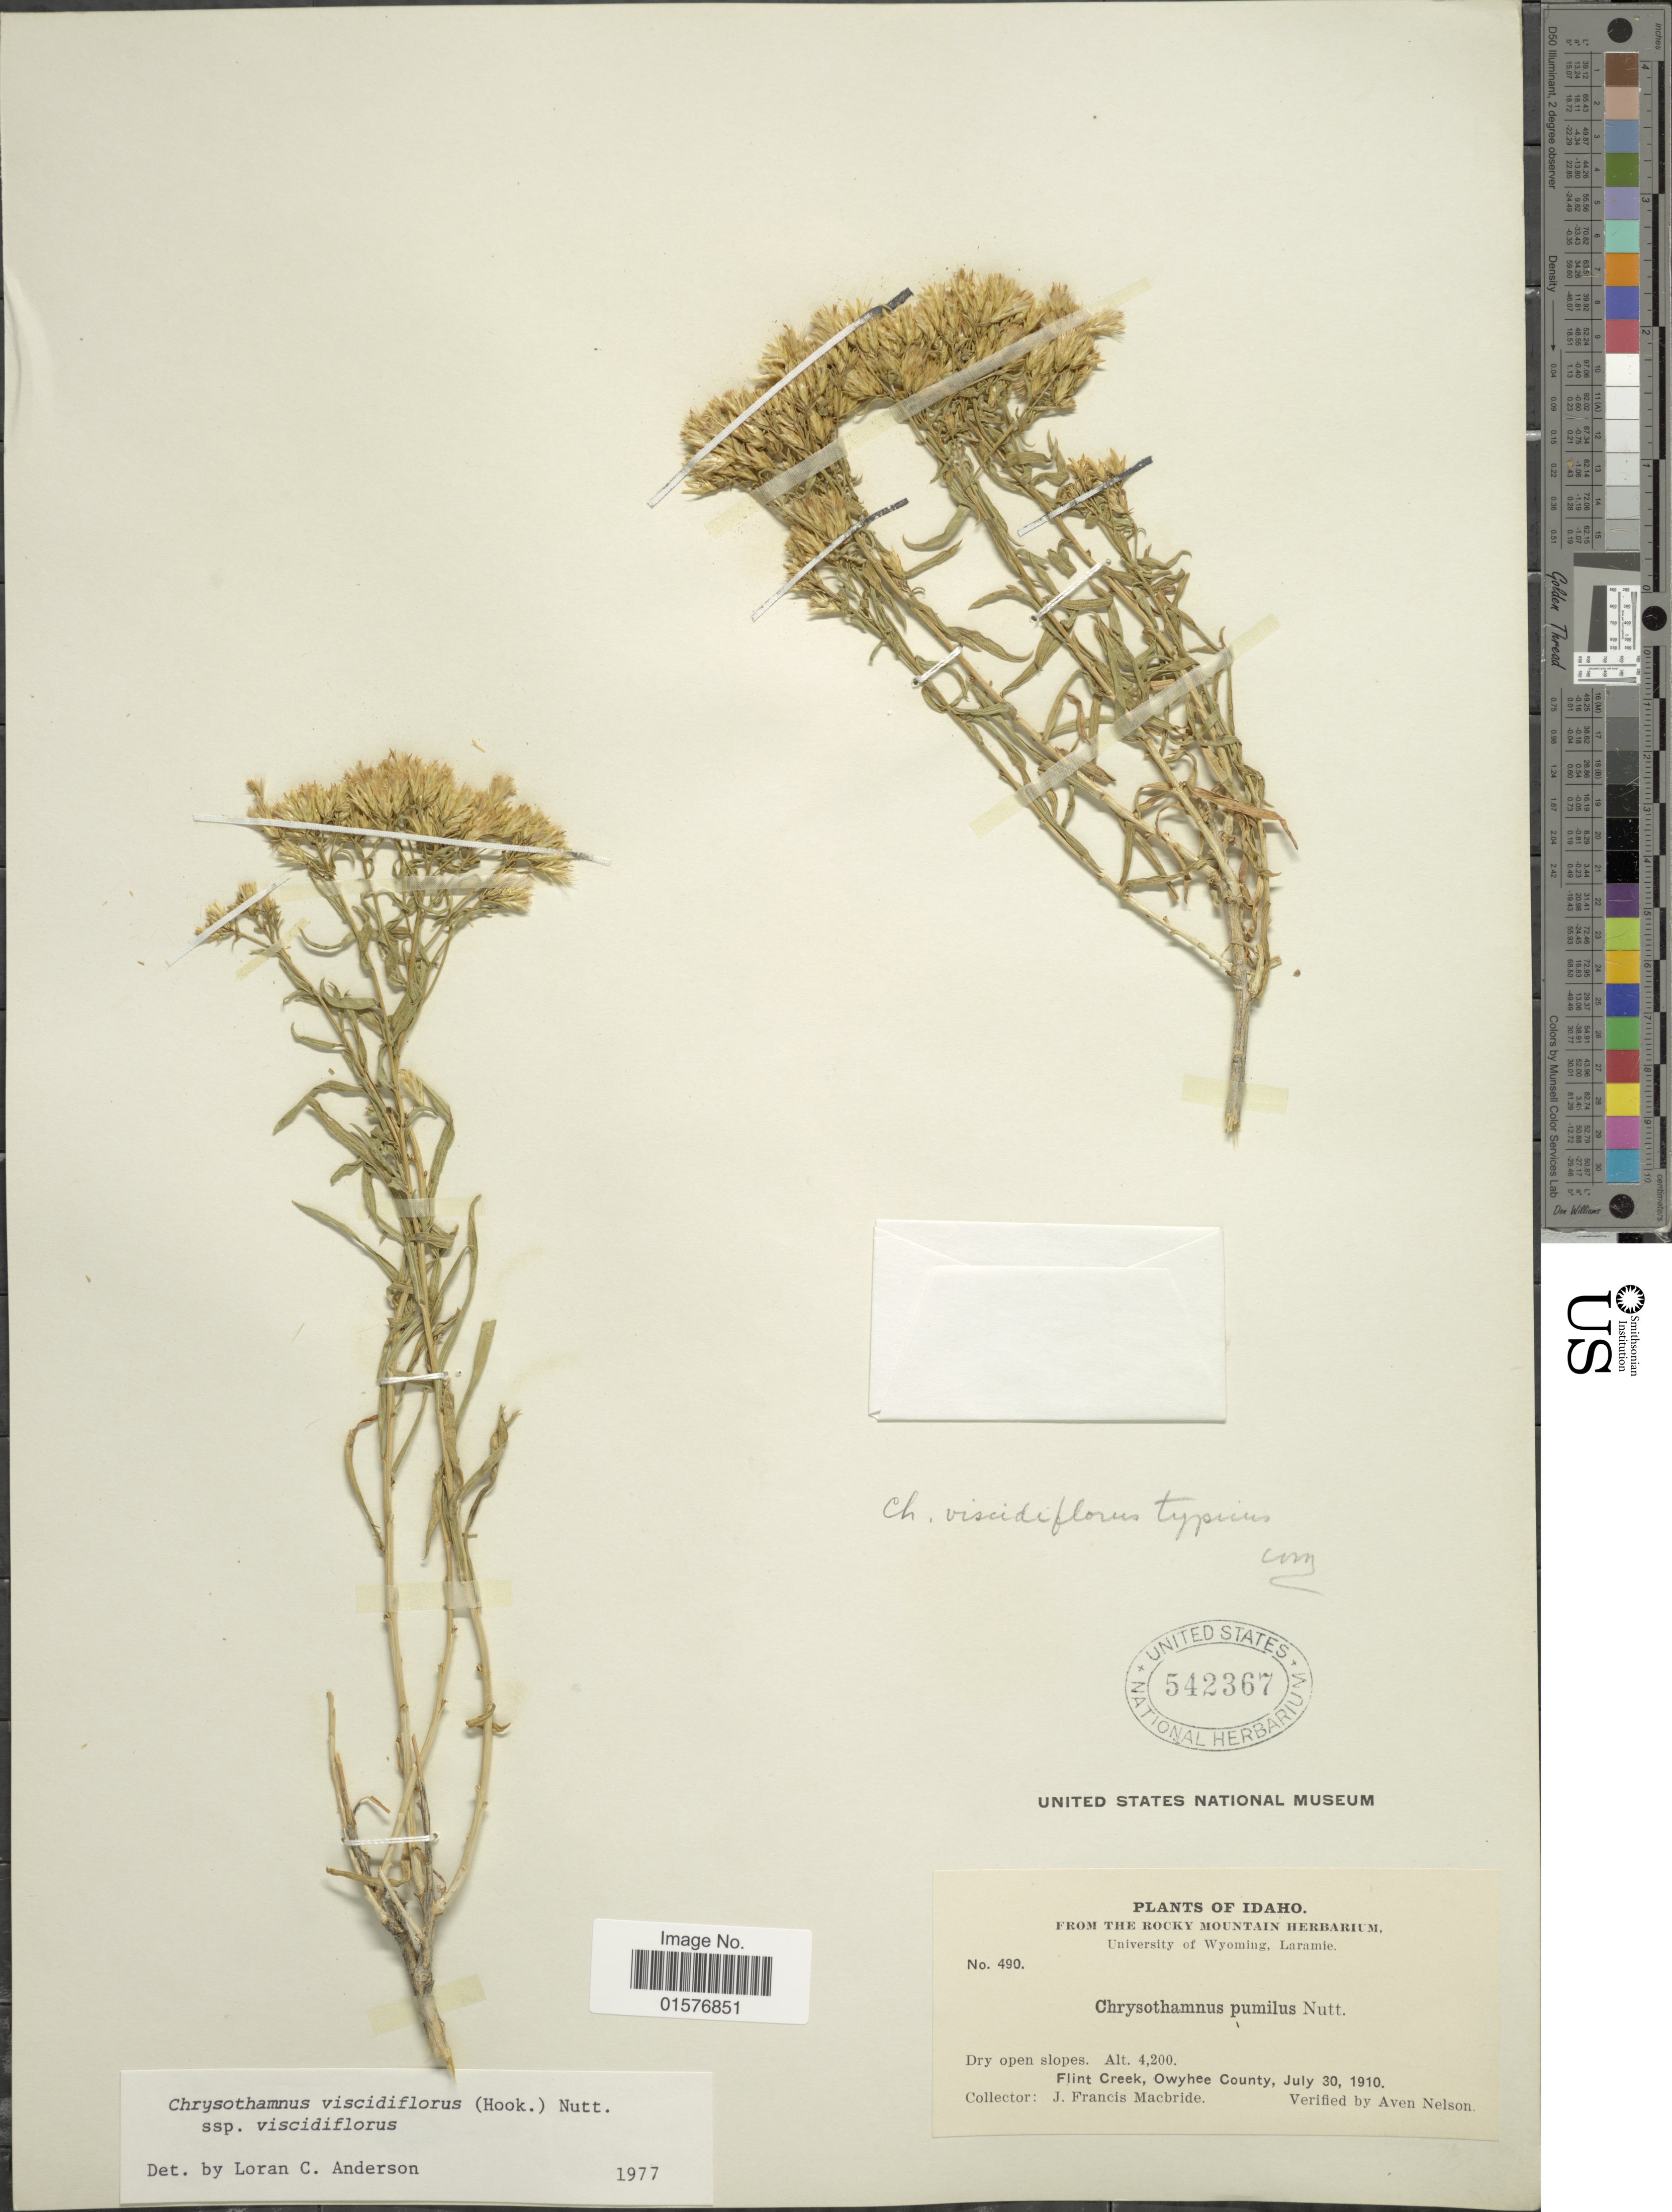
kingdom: Plantae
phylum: Tracheophyta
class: Magnoliopsida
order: Asterales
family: Asteraceae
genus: Chrysothamnus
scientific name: Chrysothamnus viscidiflorus subsp. viscidiflorus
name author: (Hook.) Nutt.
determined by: Urbatsch, Lowell E., Curator (LSU), Louisiana State University (UNITED STATES)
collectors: J. F. Macbride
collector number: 4*90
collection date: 1910-07-30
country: United States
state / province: Idaho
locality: Laramie, Dry open slopes, Flint Creek, Owyhee County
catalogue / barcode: US 542367